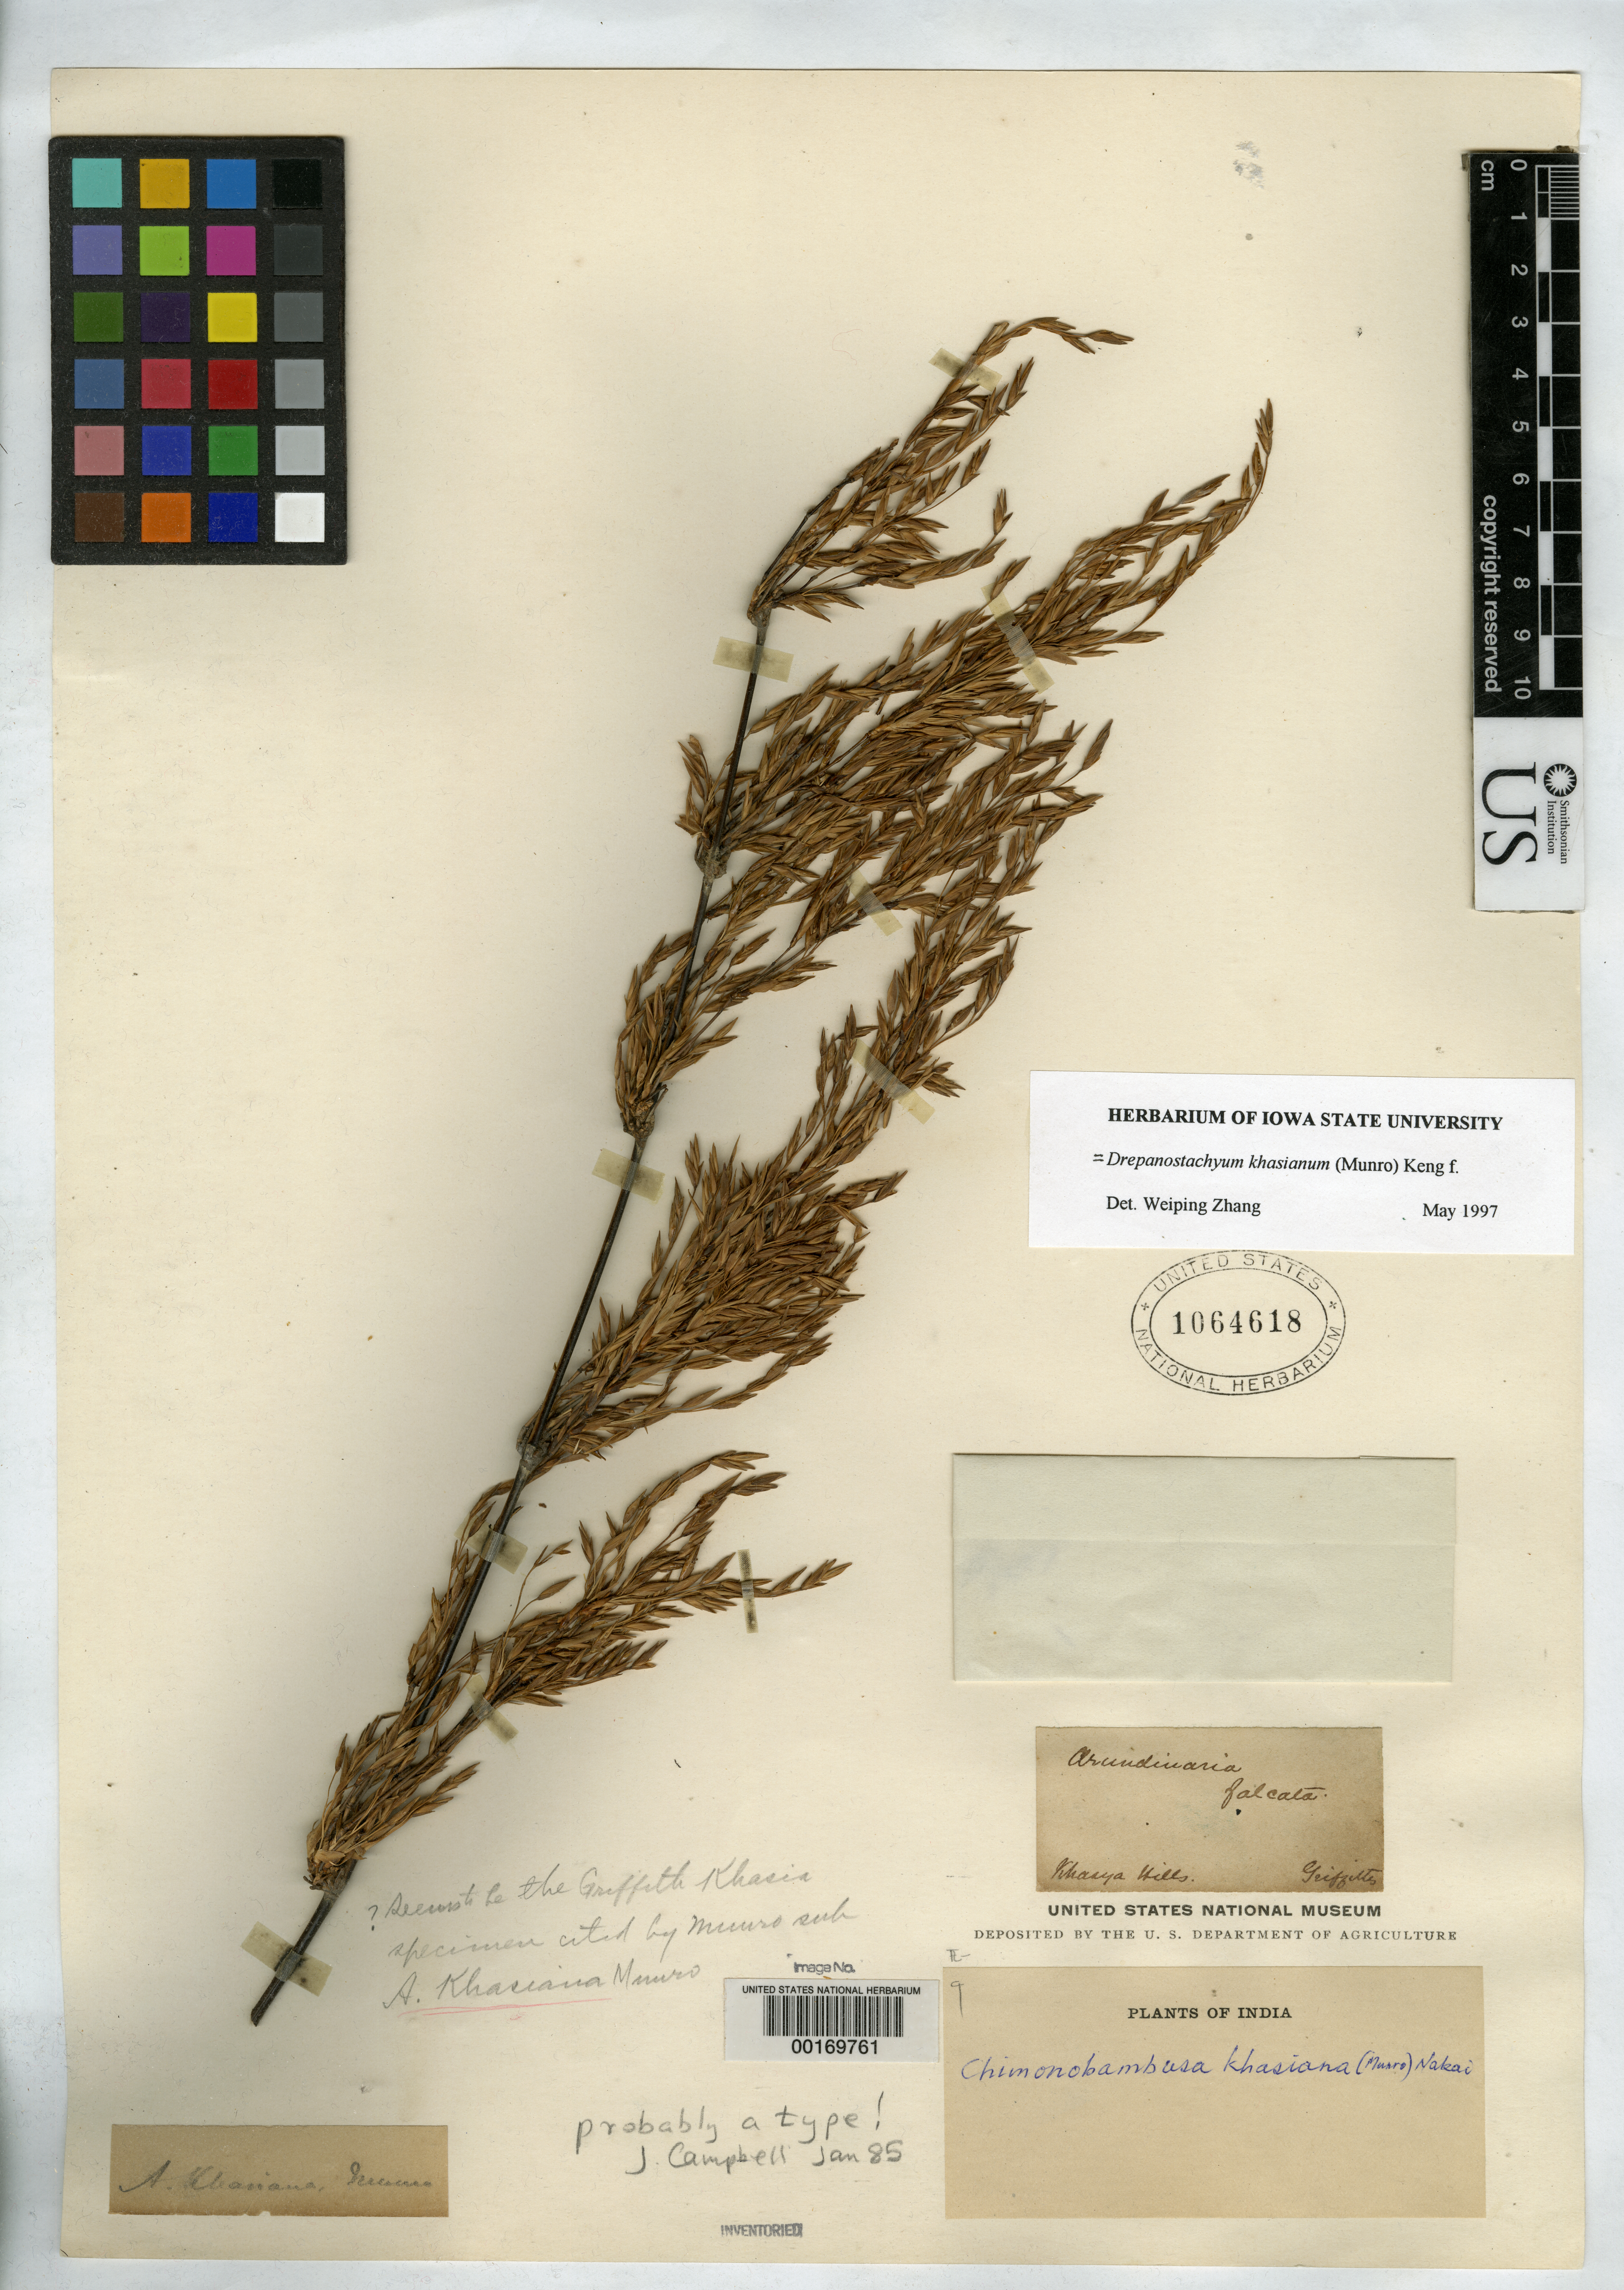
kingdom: Plantae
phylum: Tracheophyta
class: Liliopsida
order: Poales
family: Poaceae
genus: Arundinaria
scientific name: Arundinaria khasiana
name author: Munro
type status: Possible Isotype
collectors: W. Griffith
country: India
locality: Khasi Hills.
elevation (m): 1768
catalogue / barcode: US 1064618